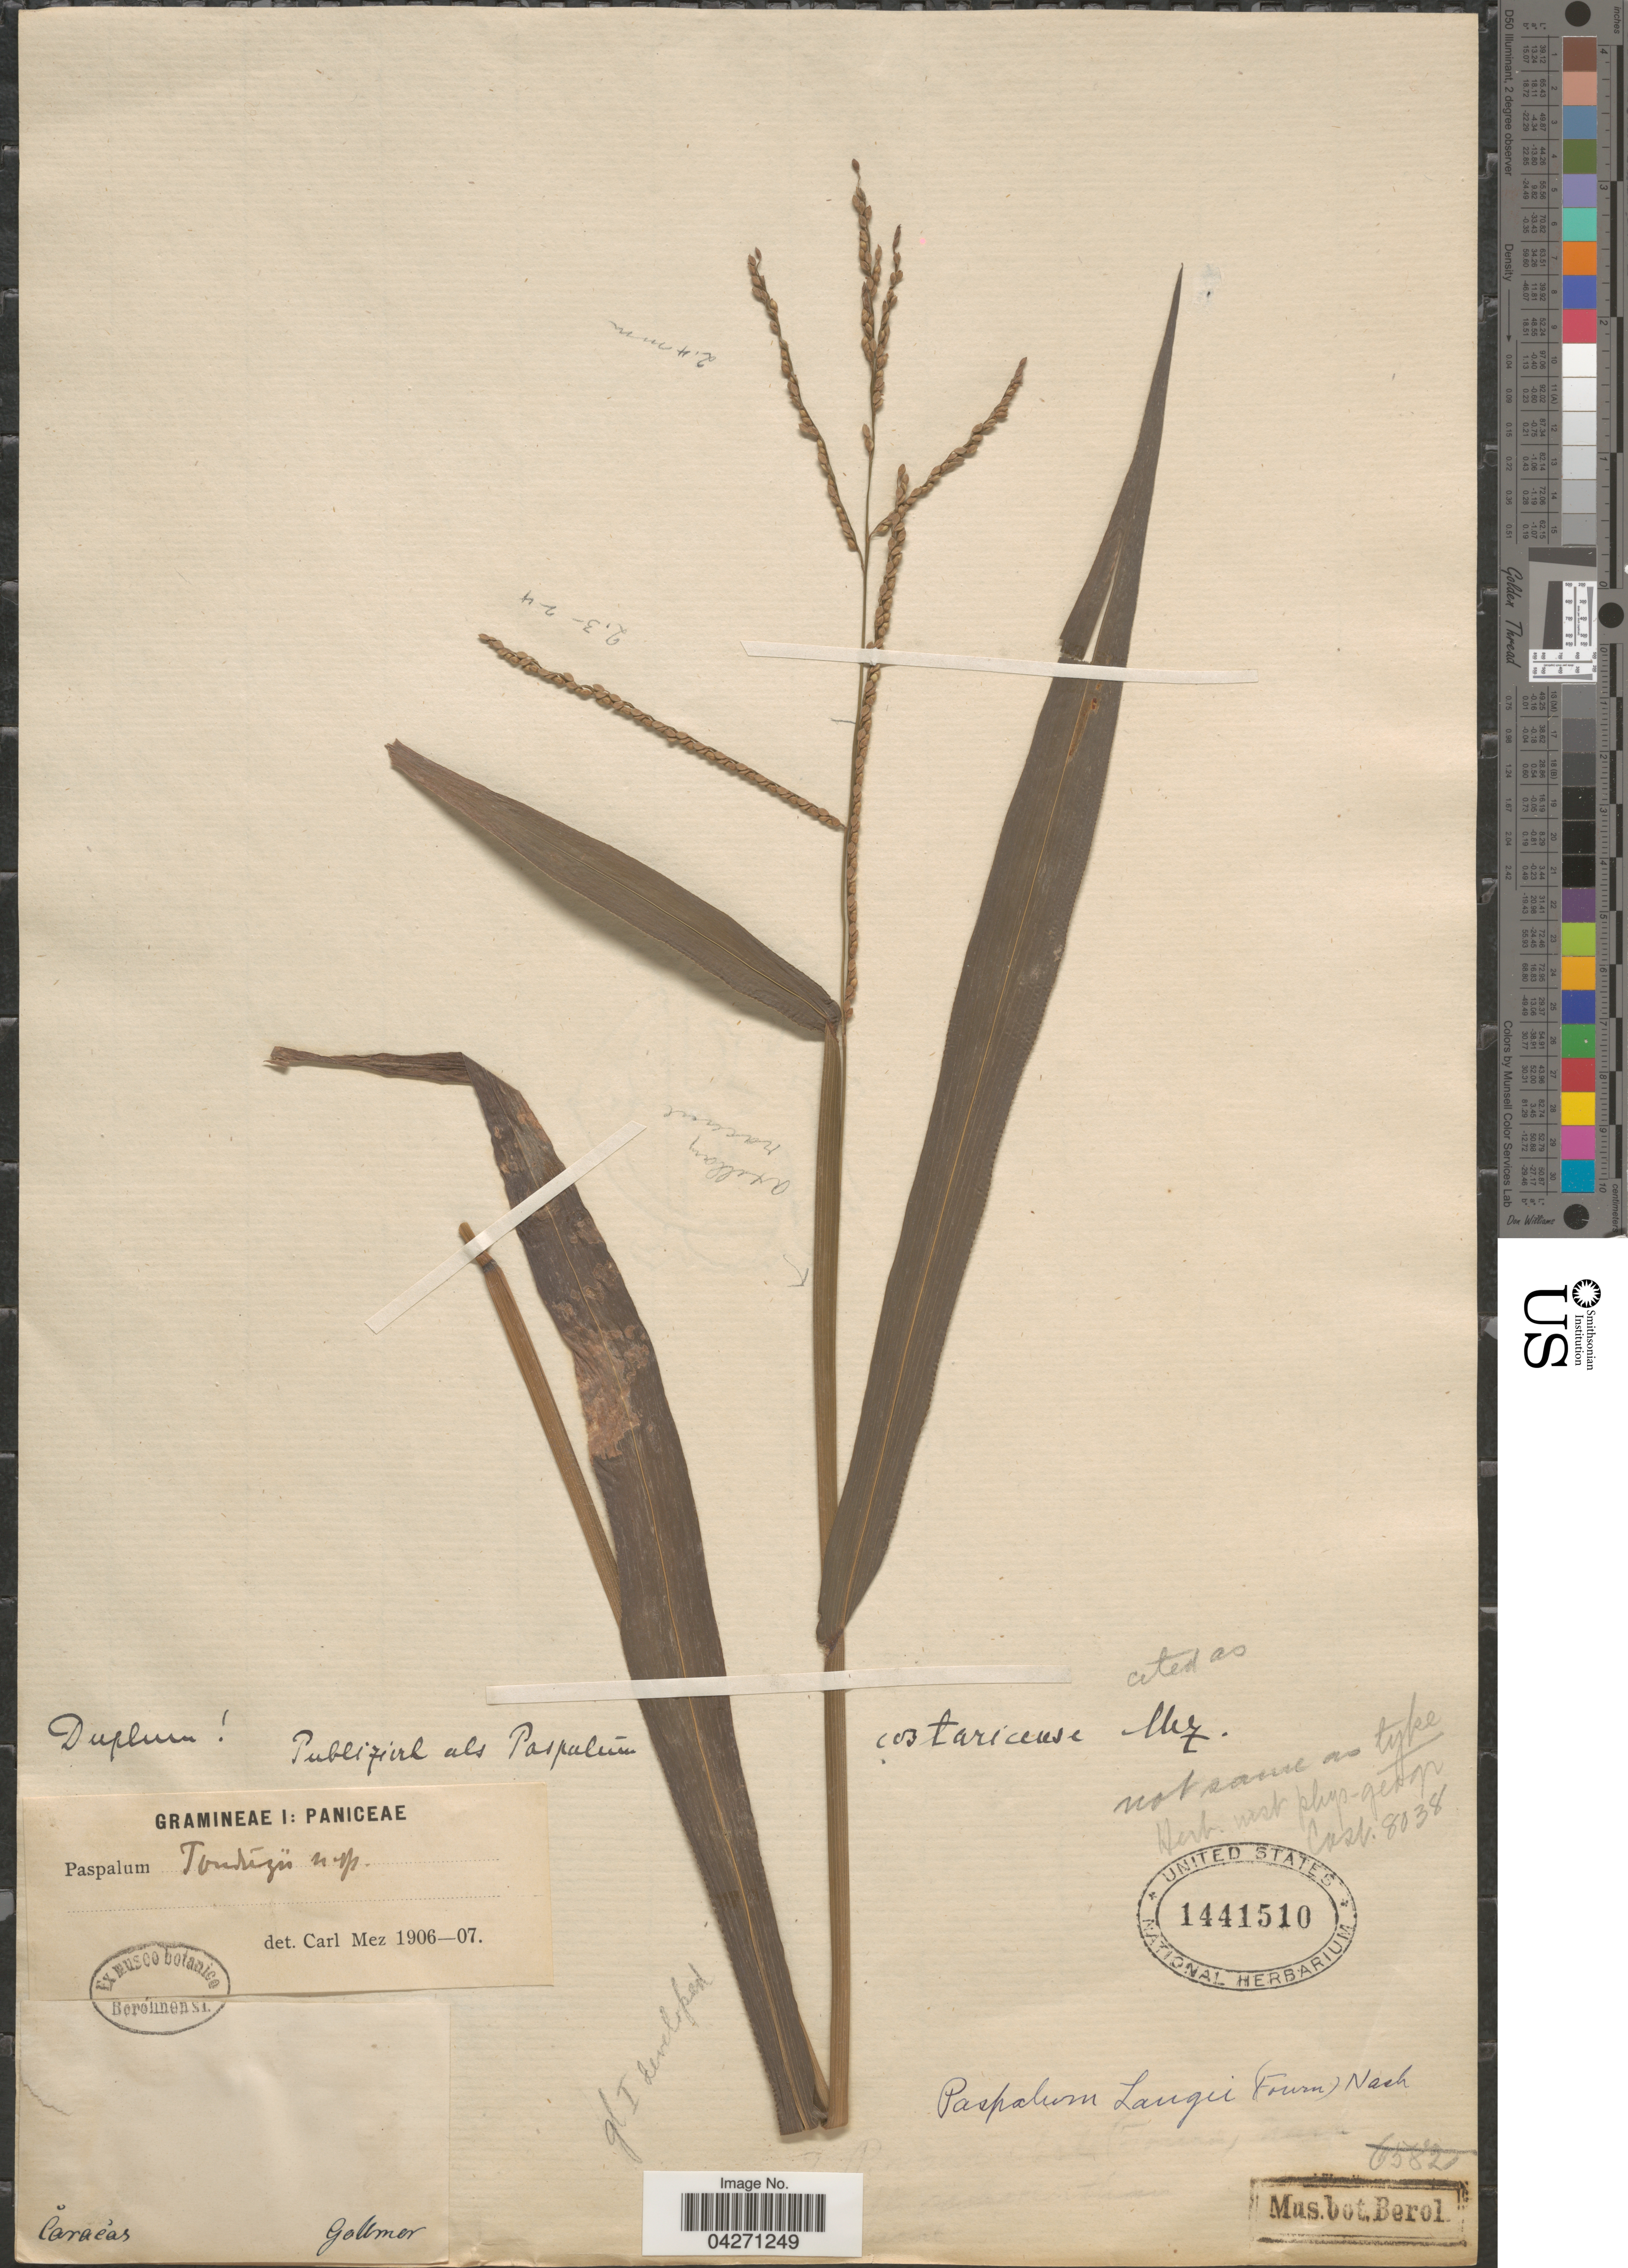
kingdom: Plantae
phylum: Tracheophyta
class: Liliopsida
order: Poales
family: Poaceae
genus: Paspalum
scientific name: Paspalum langei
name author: (E. Fourn.) Nash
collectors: -. Gollmer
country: Venezuela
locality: Caracas.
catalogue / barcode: US 1441510